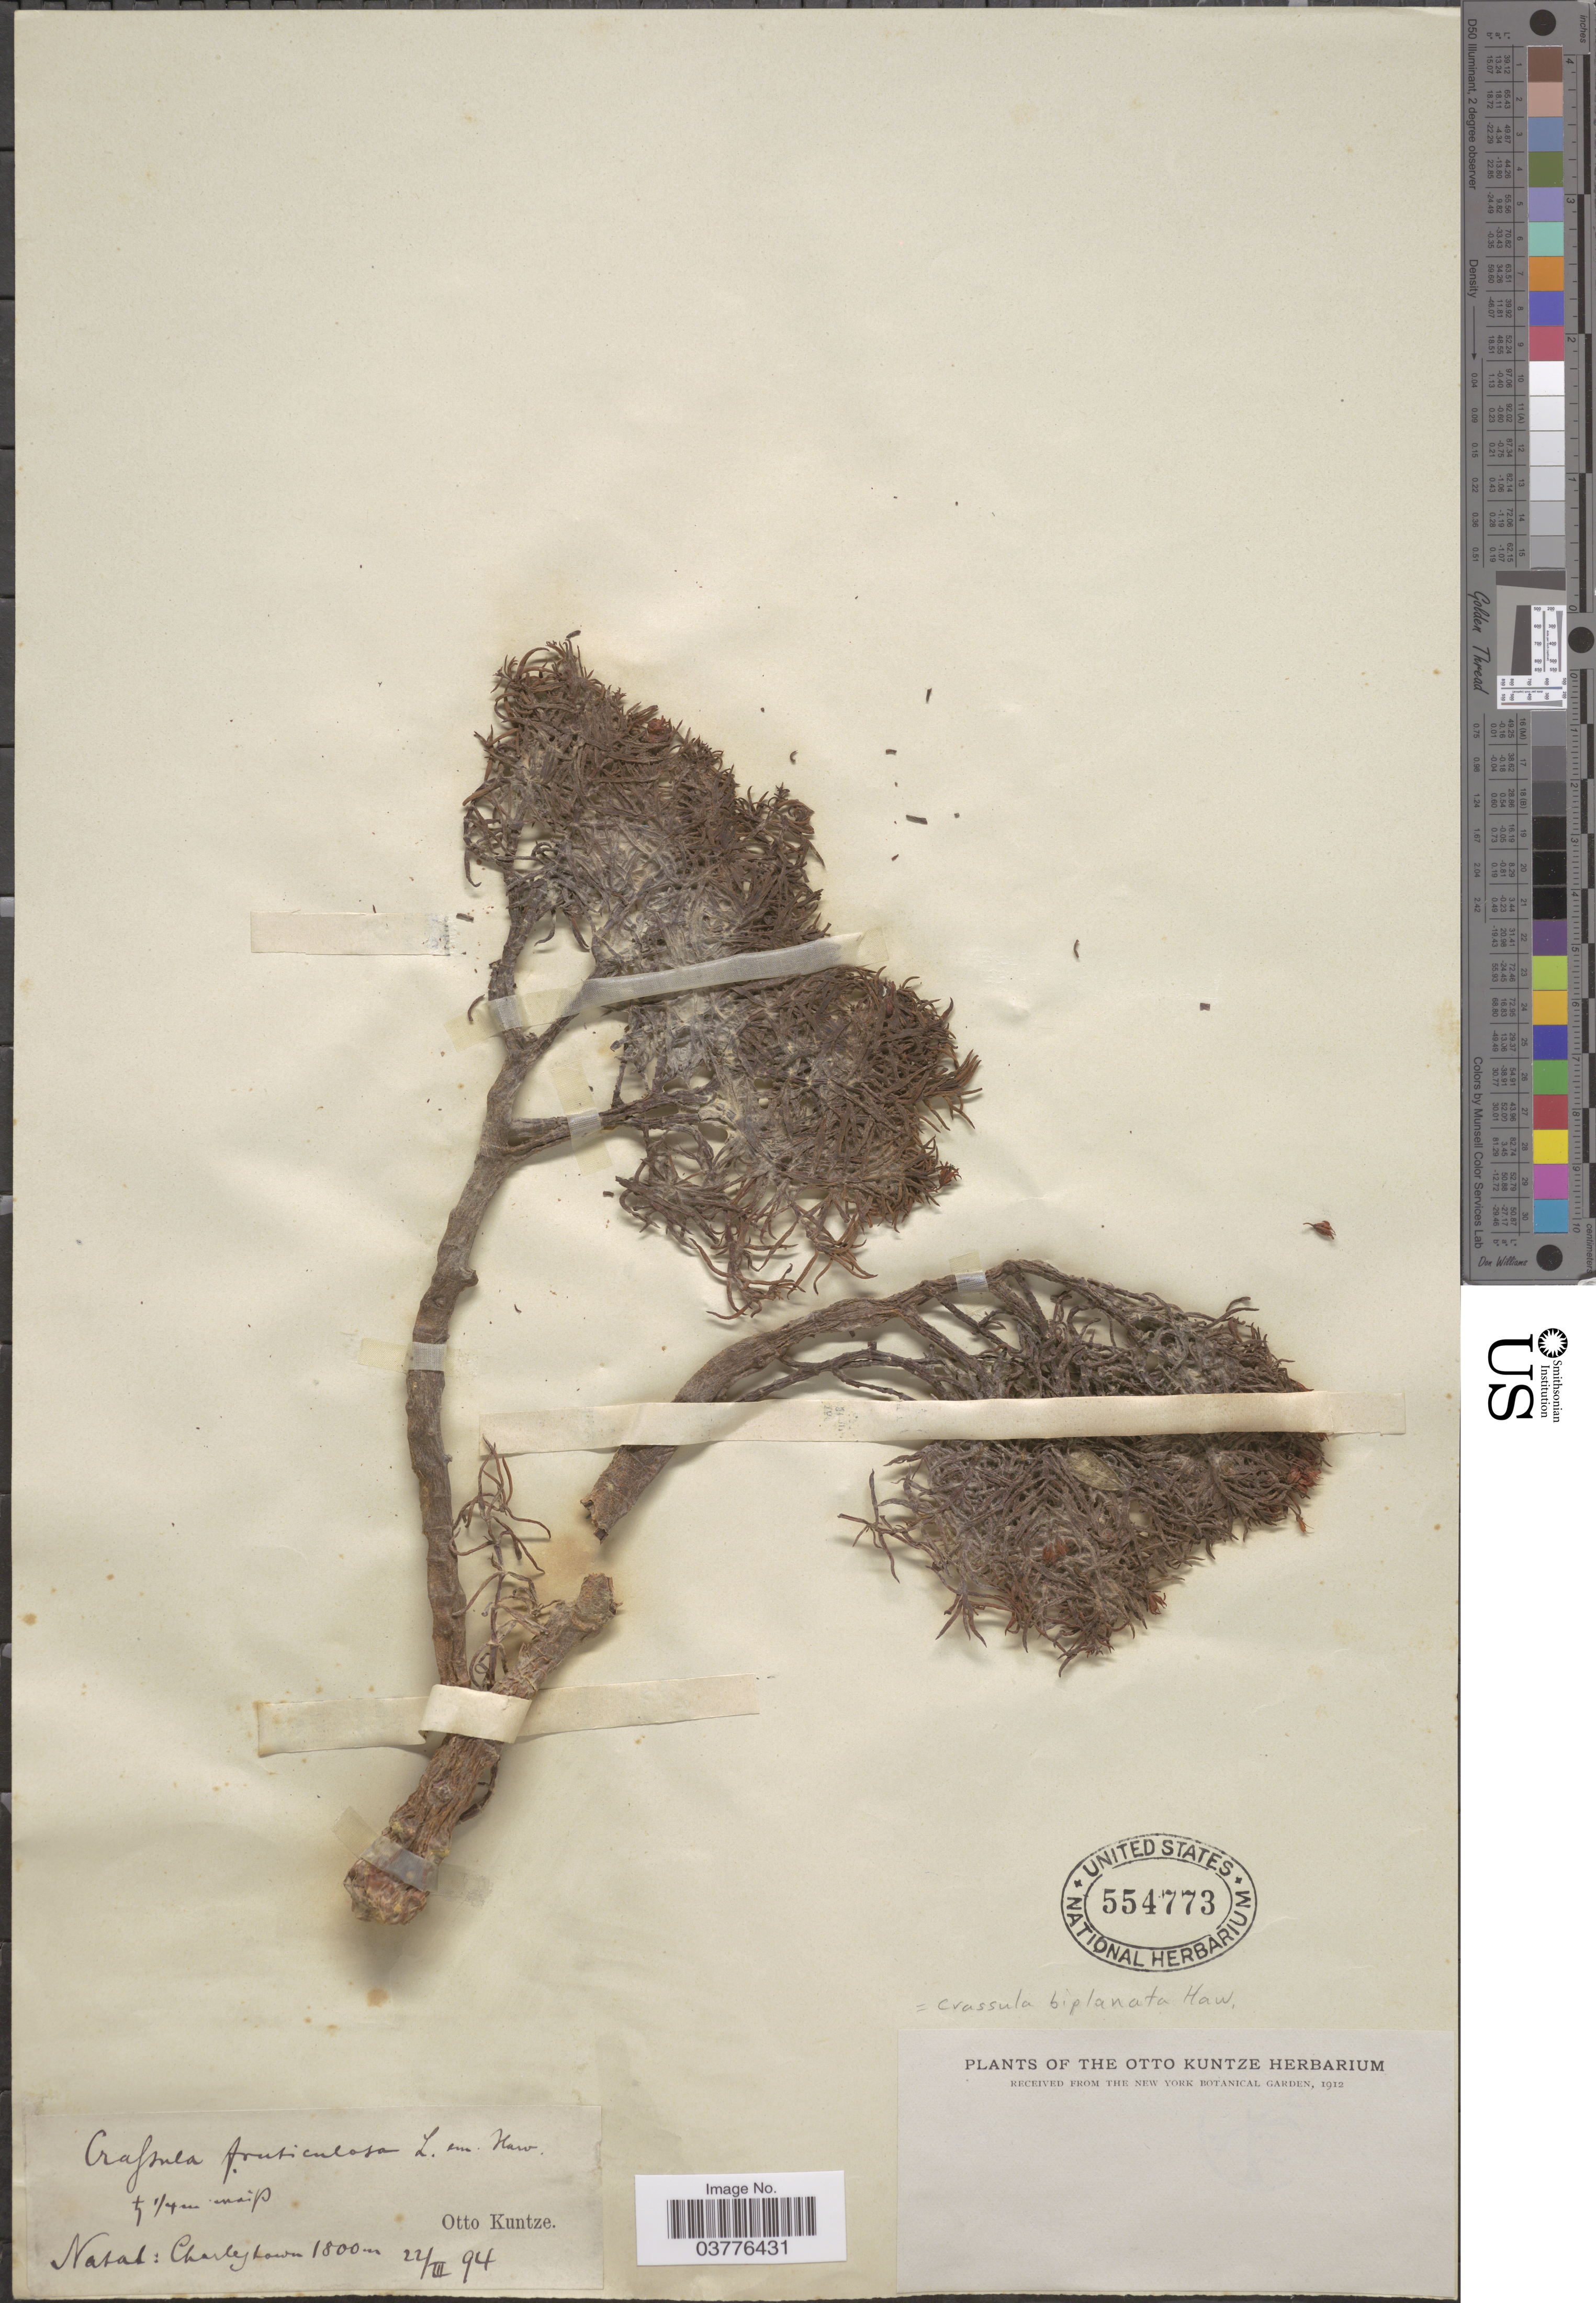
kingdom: Plantae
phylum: Tracheophyta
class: Magnoliopsida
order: Saxifragales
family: Crassulaceae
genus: Crassula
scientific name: Crassula biplanata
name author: Haw.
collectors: C.E.O. Kuntze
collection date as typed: Transcribed d/m/y: 22/3/94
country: South Africa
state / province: KwaZulu-Natal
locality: Natal: Charleytown.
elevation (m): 1800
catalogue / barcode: US 554773